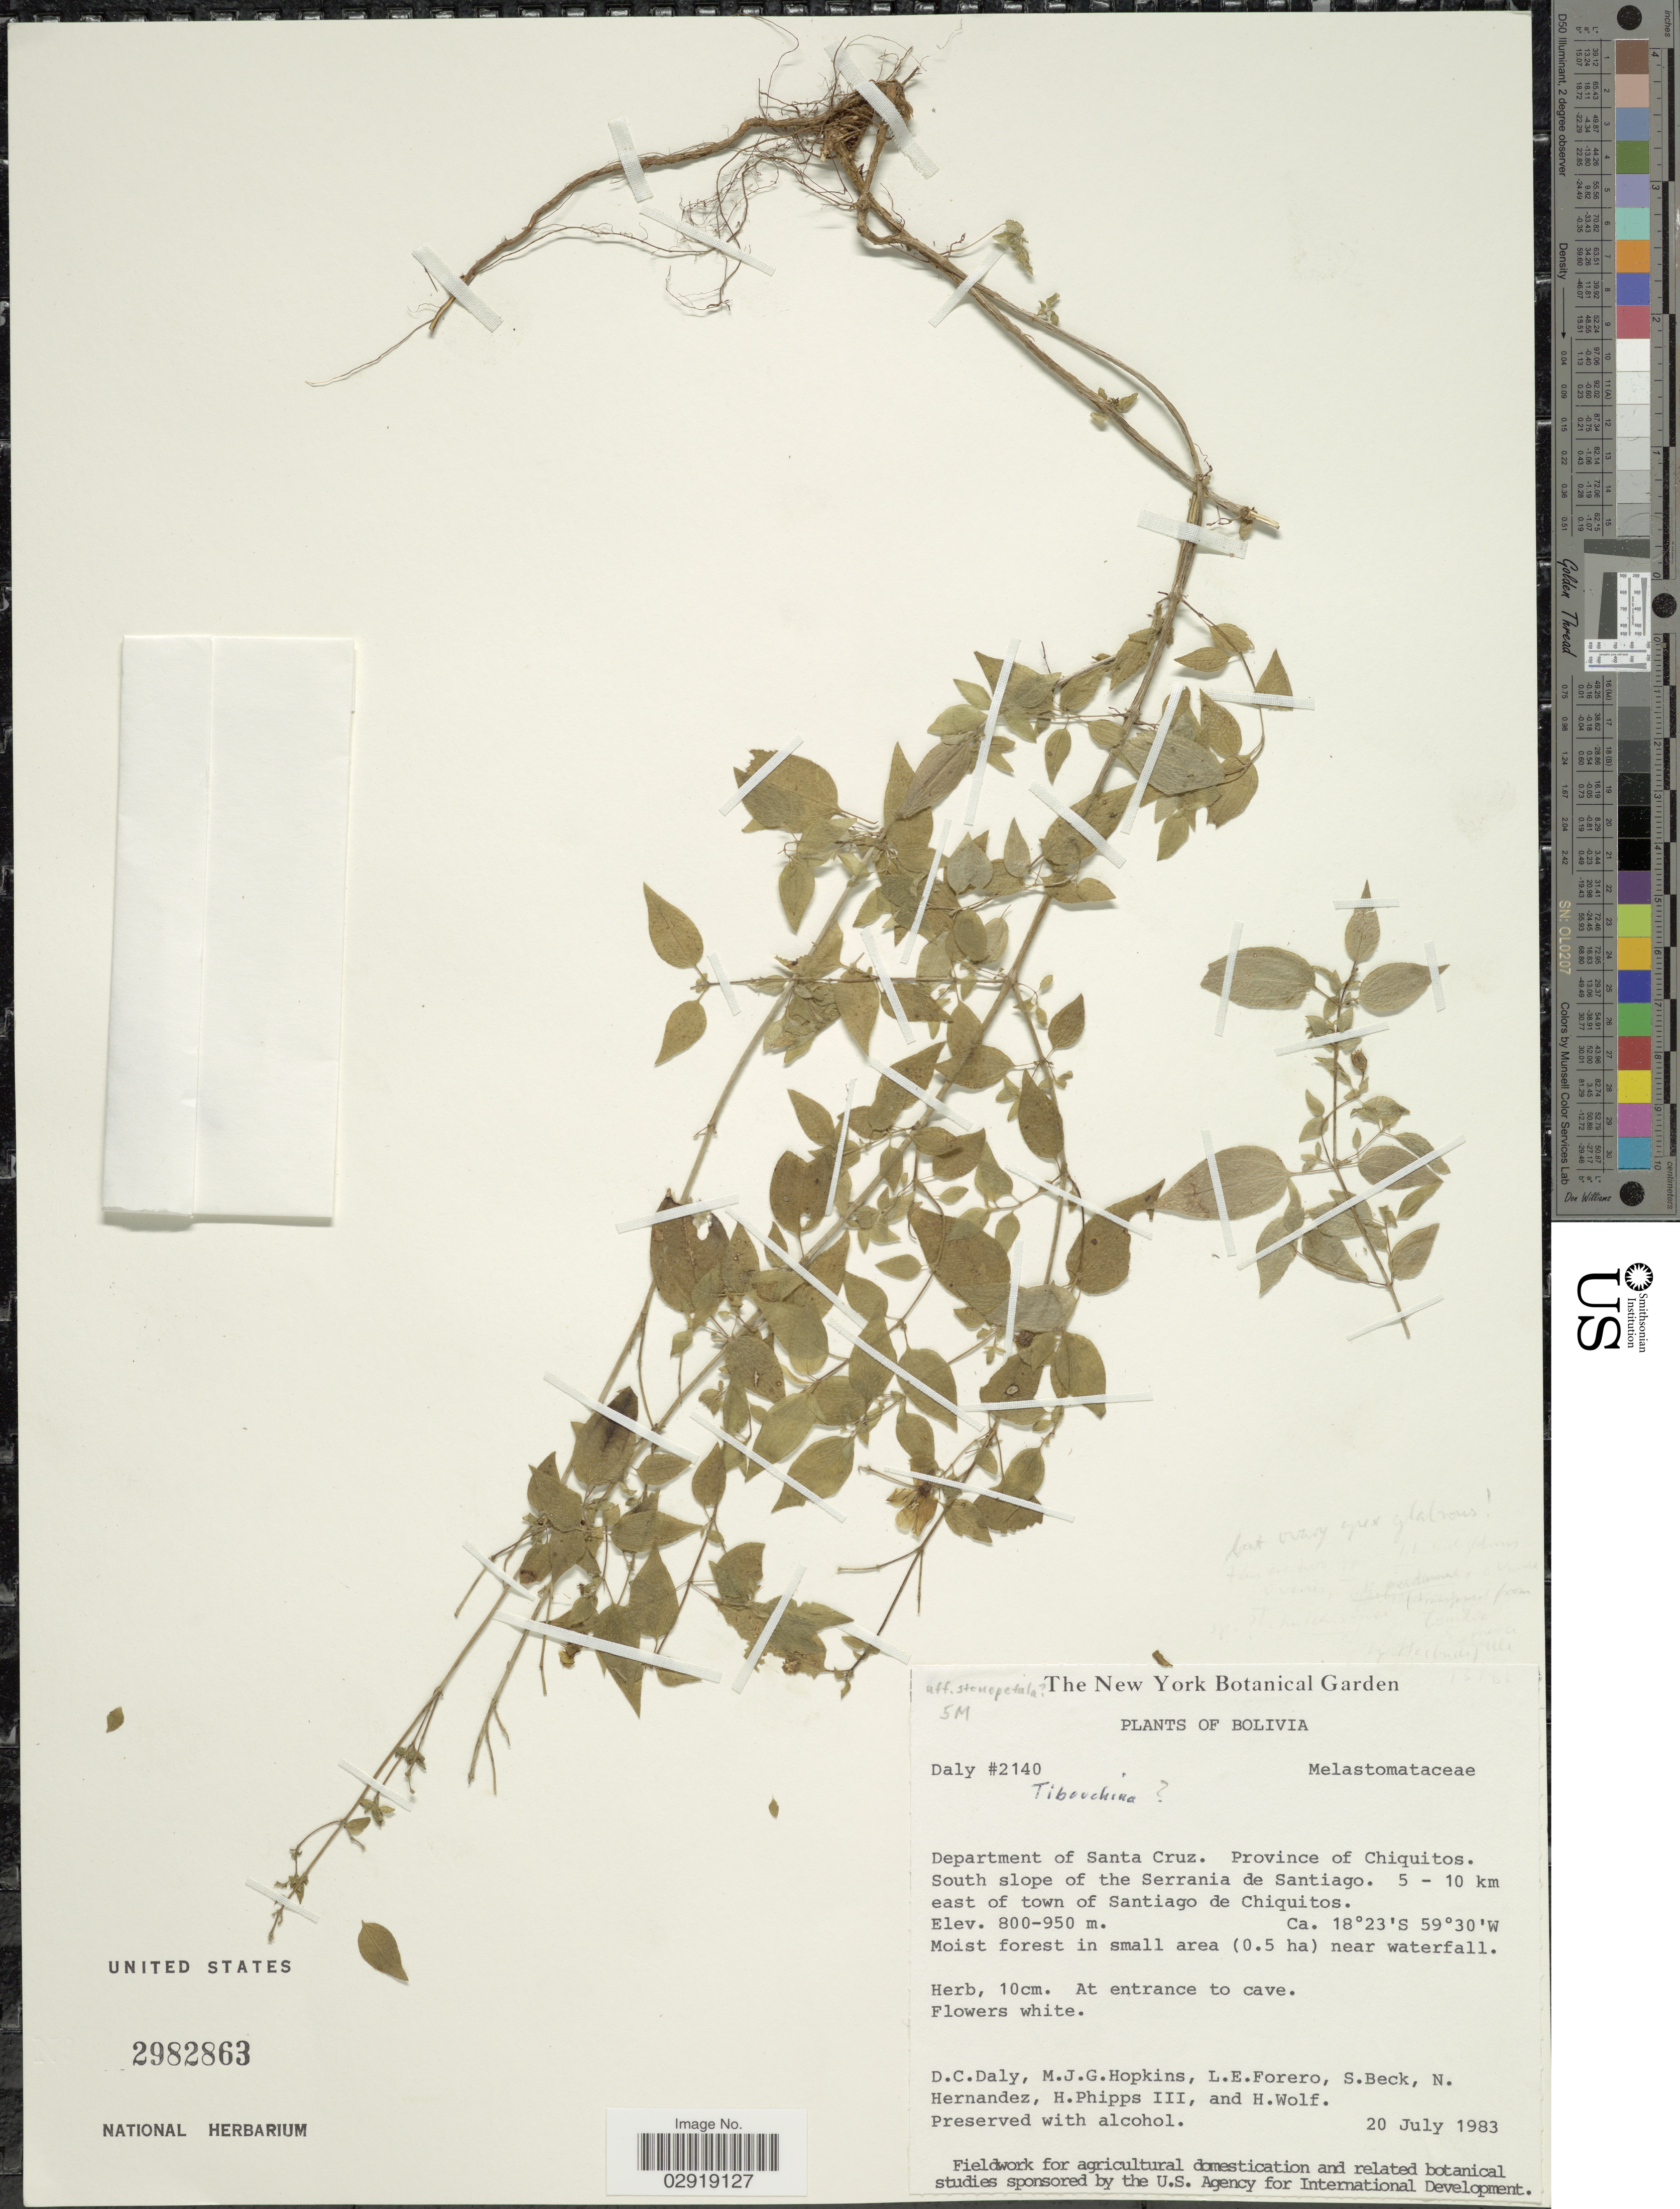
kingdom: Plantae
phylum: Tracheophyta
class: Magnoliopsida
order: Myrtales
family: Melastomataceae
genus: Tibouchina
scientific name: Tibouchina sp.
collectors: D. C. Daly, M. J. G. Hopkins, L. Forero, S. G. Beck & et al.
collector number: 2140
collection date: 1983-07-20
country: Bolivia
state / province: Santa Cruz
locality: Department of Santa Cruz. Province of Chiquitos. South slope of the Serrania de Santiago. 5-10 km east of town of Santiago de Chiquitos.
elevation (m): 800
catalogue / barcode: US 2982863